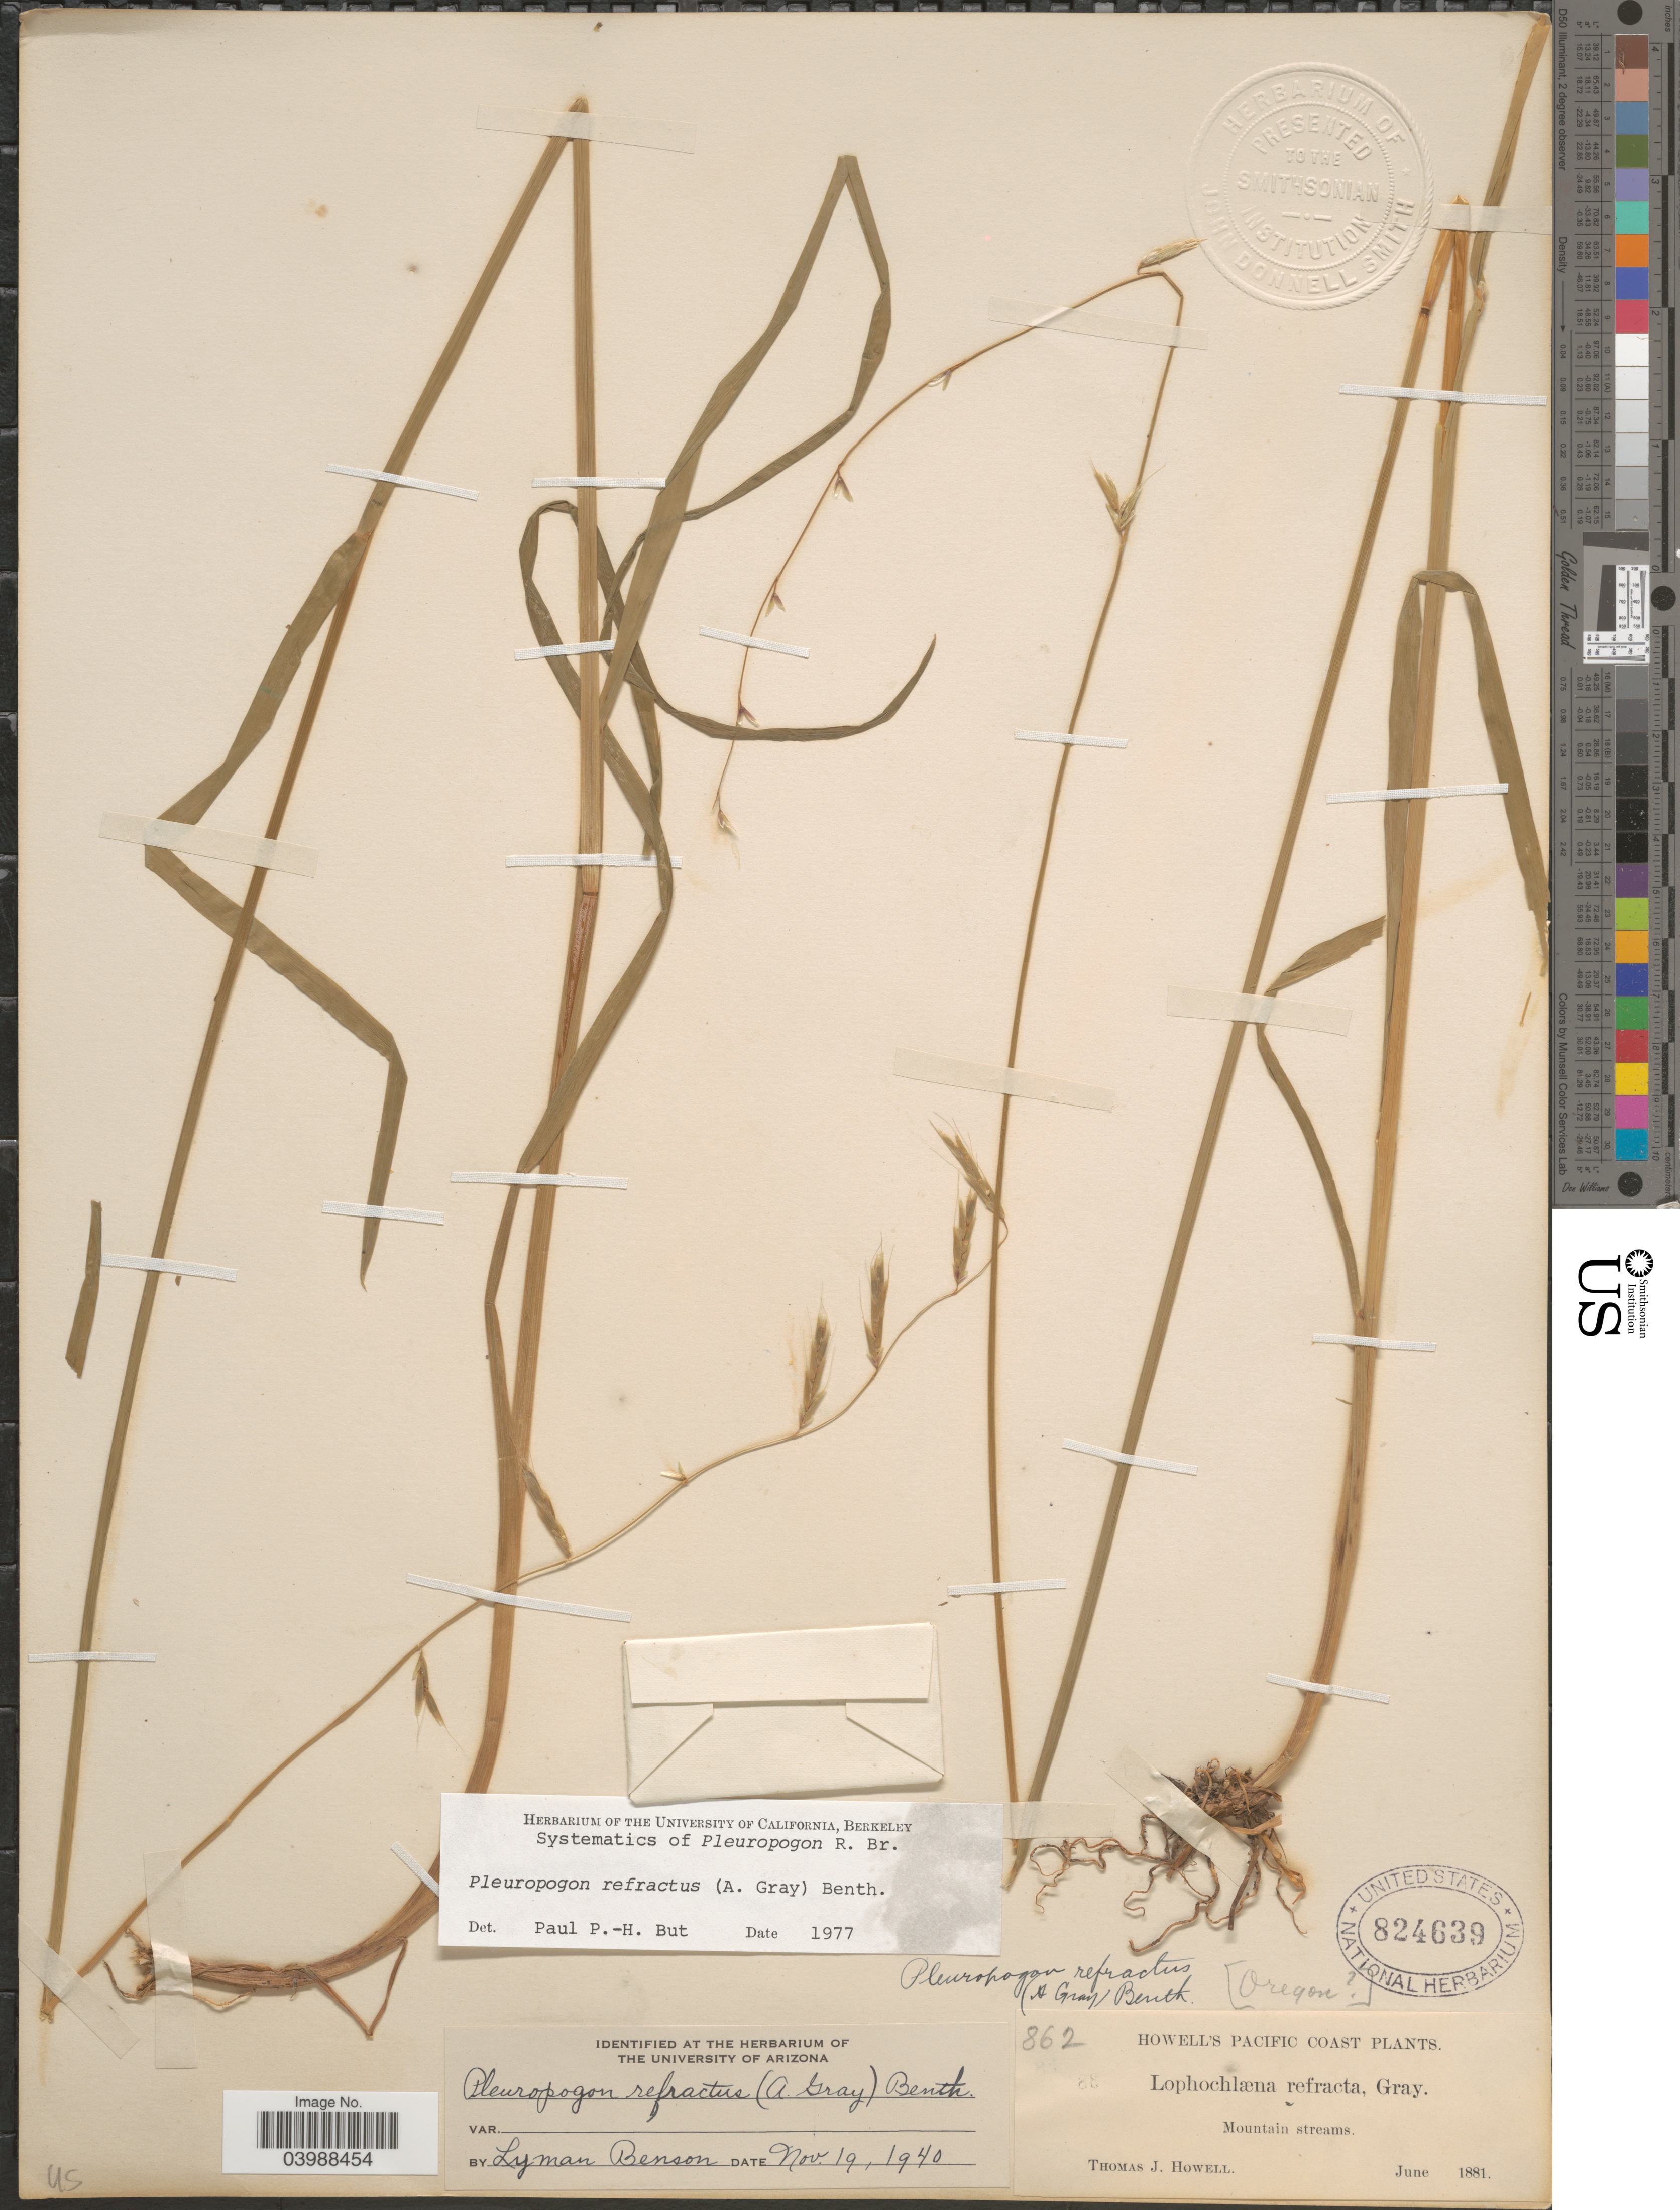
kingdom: Plantae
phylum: Tracheophyta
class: Liliopsida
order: Poales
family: Poaceae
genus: Pleuropogon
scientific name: Pleuropogon refractus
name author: (A. Gray) Benth.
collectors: T. J. Howell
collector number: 862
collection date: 1881-06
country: United States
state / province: Oregon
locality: Pacific Coast. Mountain streams.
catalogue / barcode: US 824639